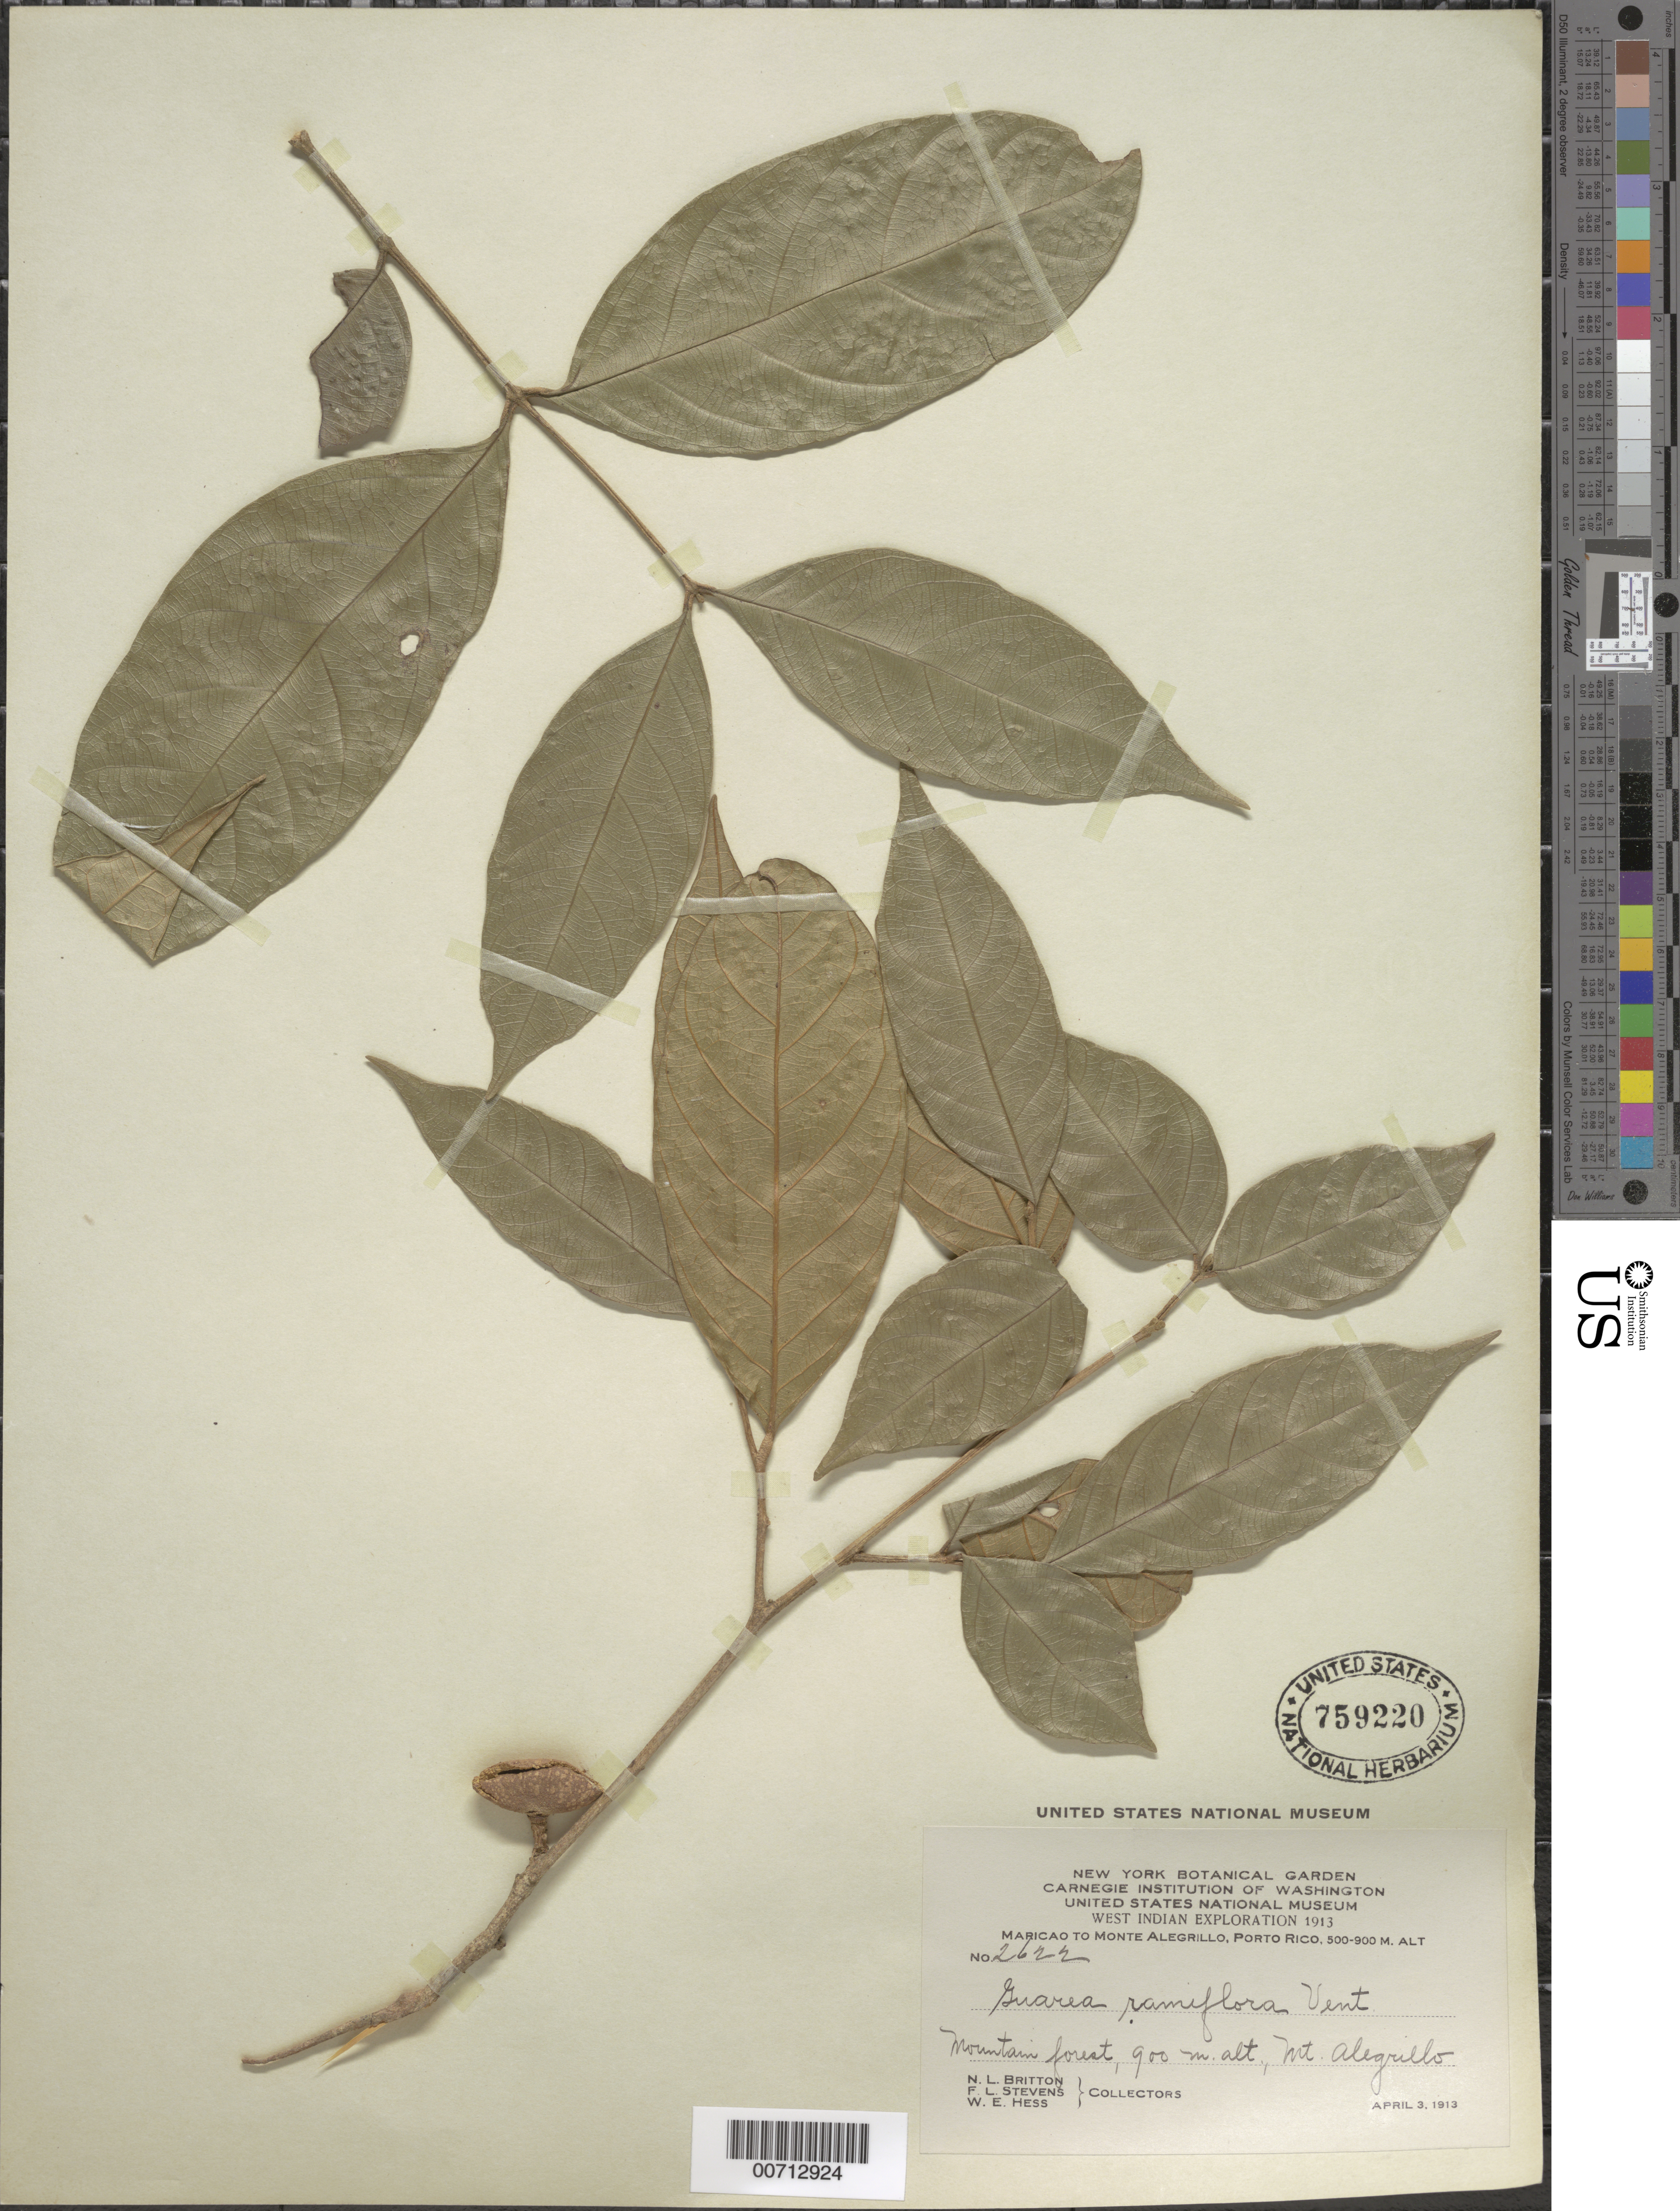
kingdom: Plantae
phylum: Tracheophyta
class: Magnoliopsida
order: Sapindales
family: Meliaceae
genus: Guarea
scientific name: Guarea ramiflora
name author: Vent.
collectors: N. Britton, F. L. Stevens & W. Hess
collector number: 2622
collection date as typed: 03 Apr 1913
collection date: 1913-04-03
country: Puerto Rico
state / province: Maricao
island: Greater Antilles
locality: Mt. Alegrillo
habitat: Mountain forest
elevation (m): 900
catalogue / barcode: US 759220